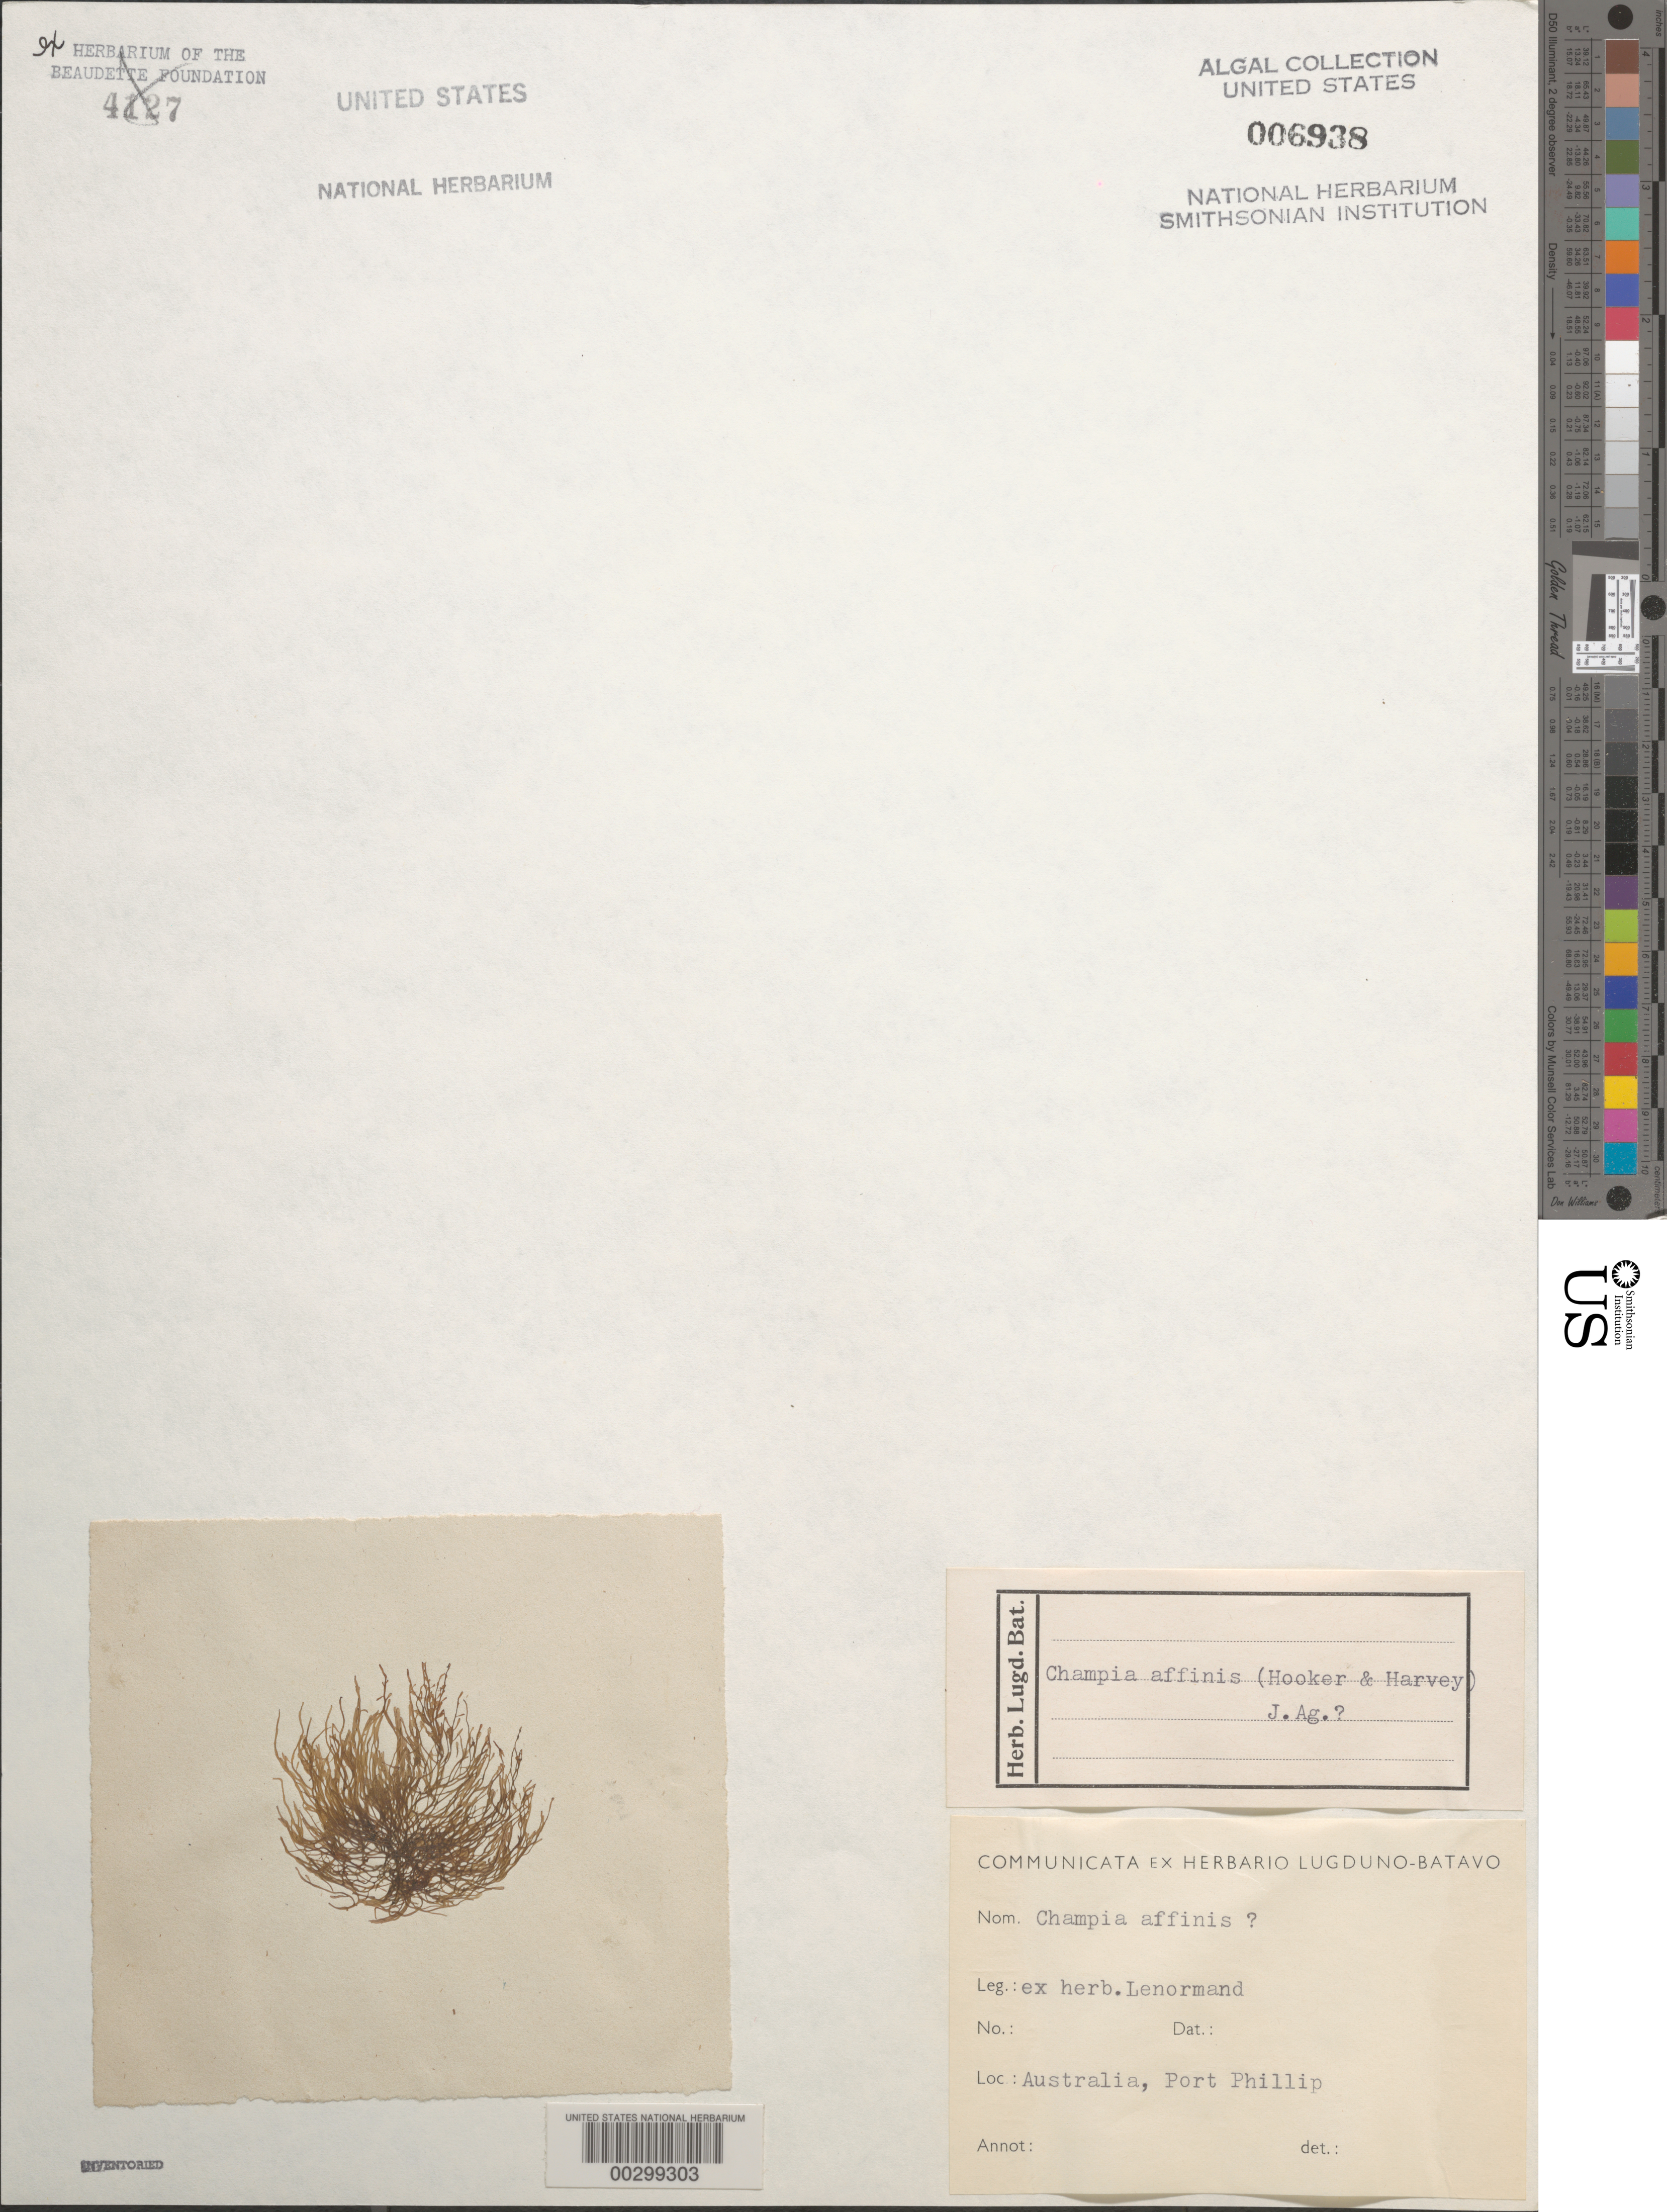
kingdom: Plantae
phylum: Rhodophyta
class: Florideophyceae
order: Rhodymeniales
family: Champiaceae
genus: Champia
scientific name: Champia affinis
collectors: S. Lenormand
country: Australia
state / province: Victoria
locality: Port Phillip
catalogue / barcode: US 6938